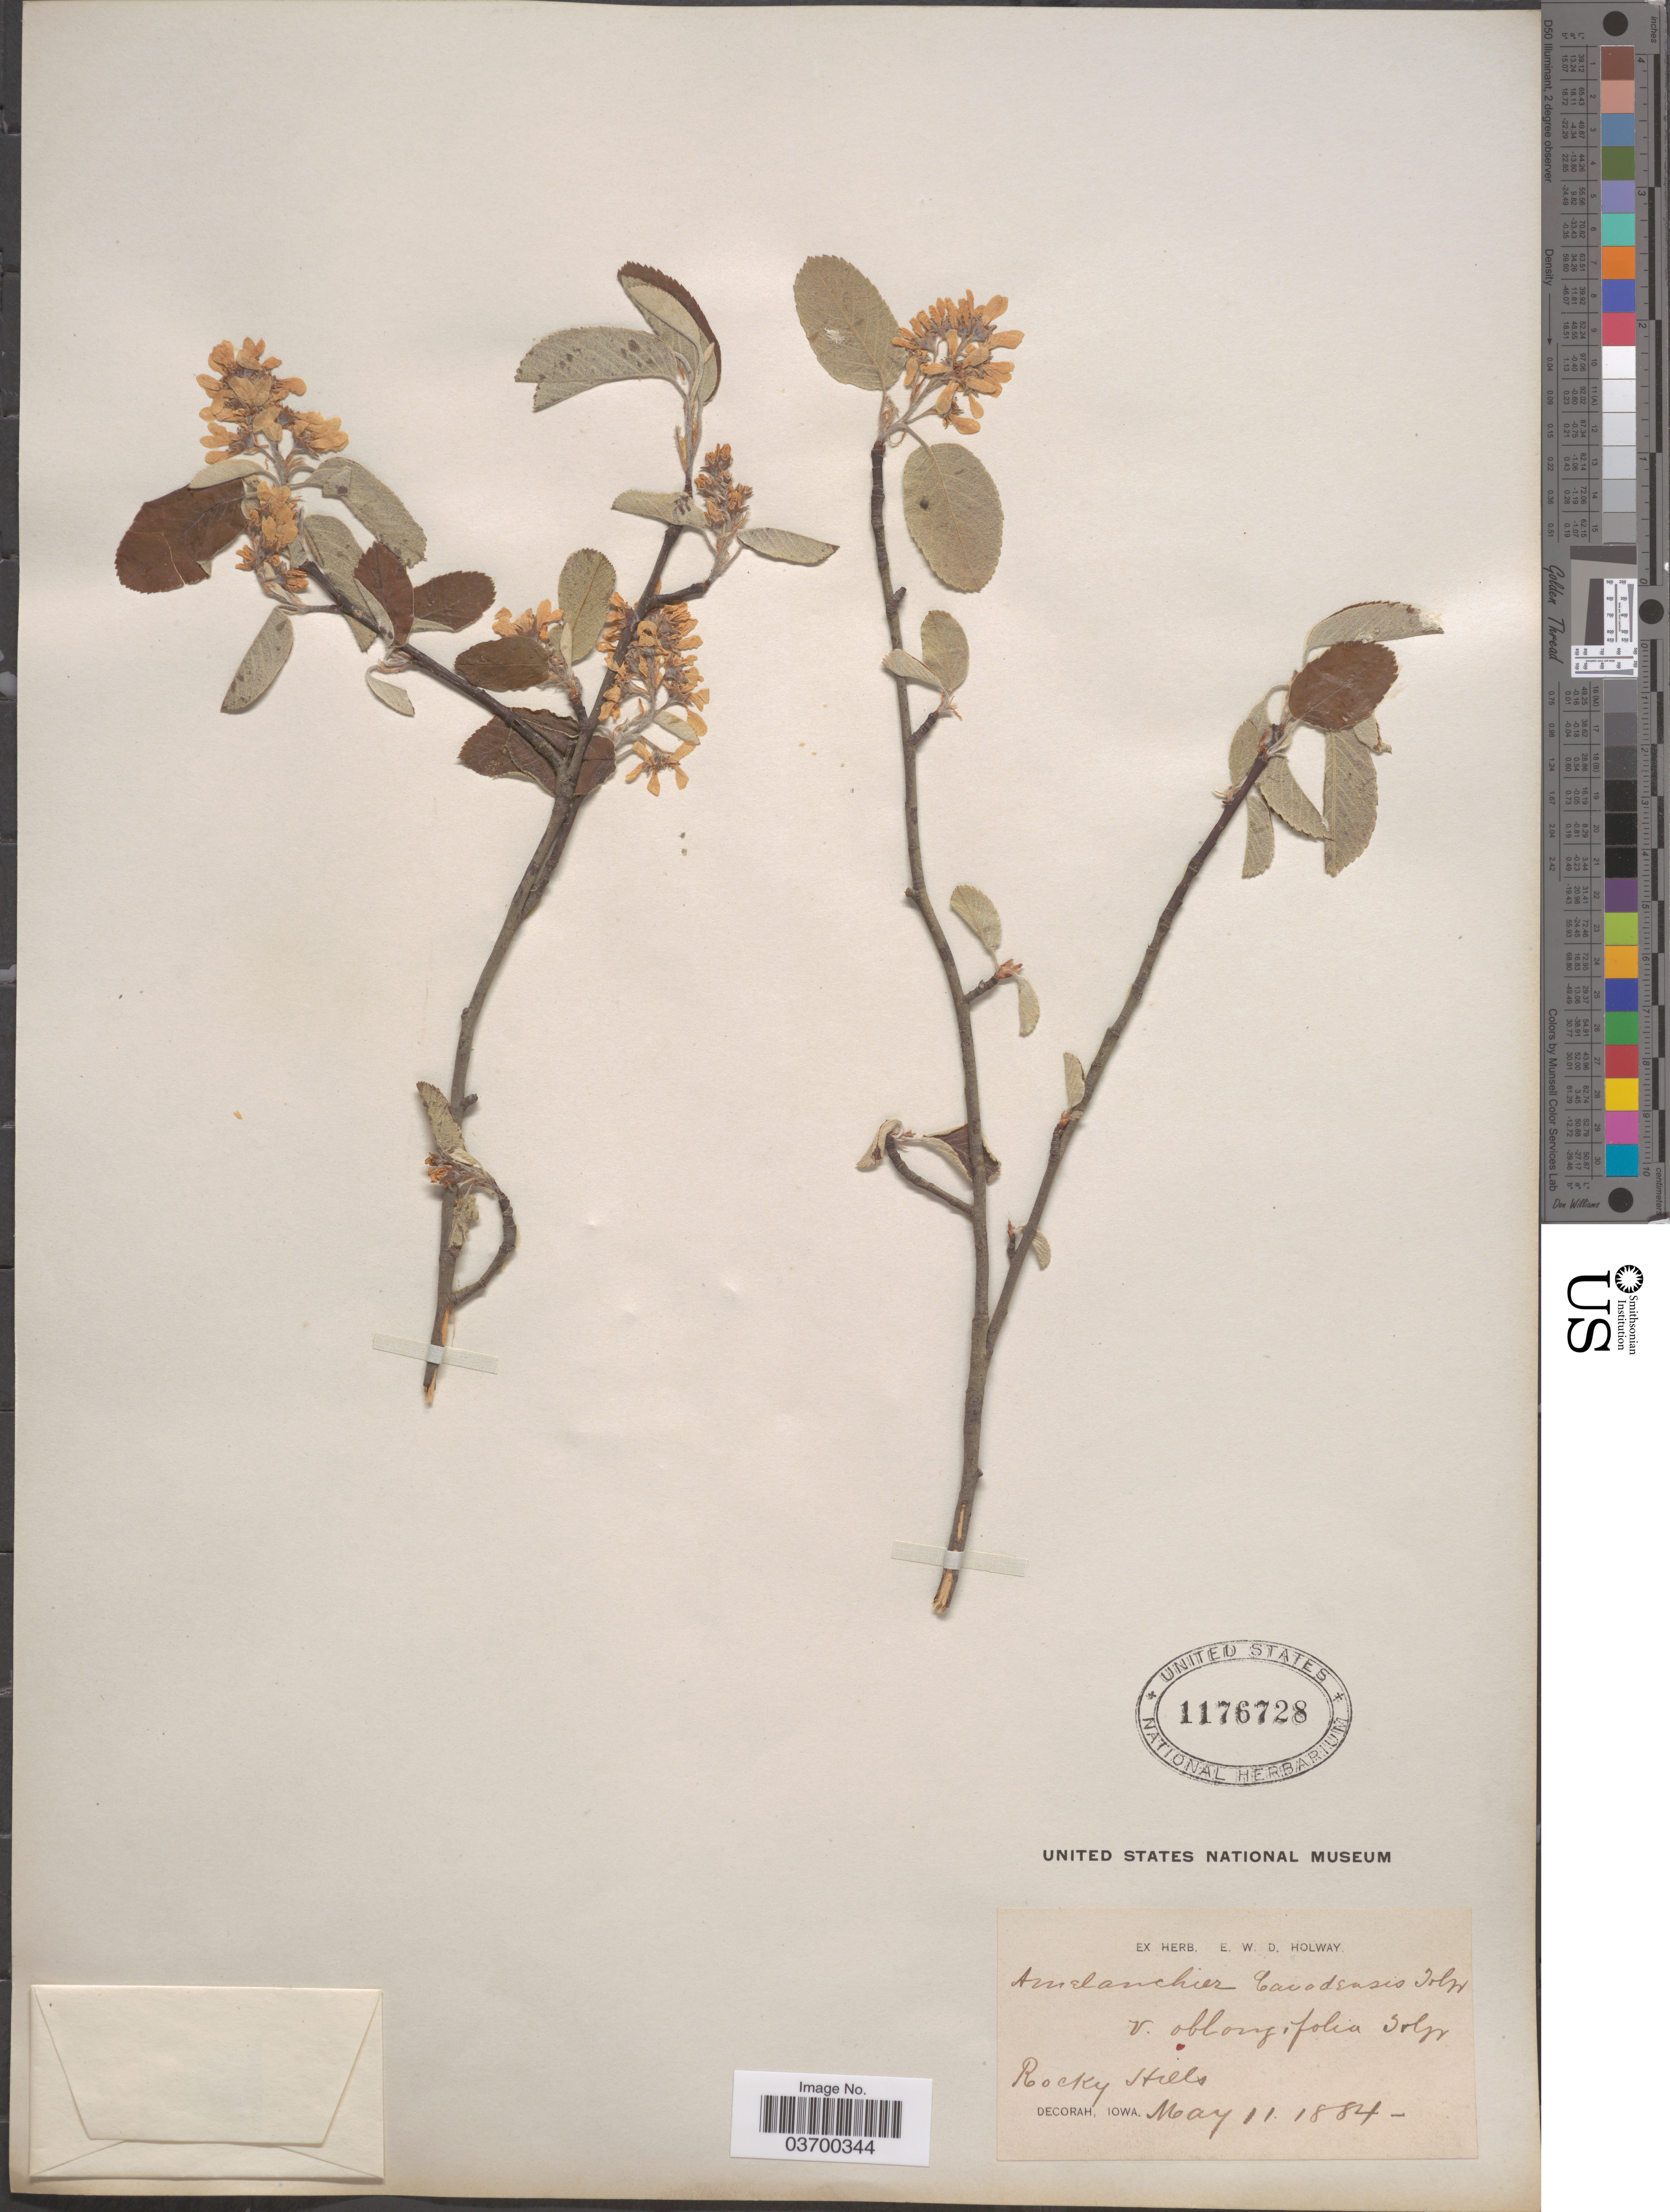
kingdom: Plantae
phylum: Tracheophyta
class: Magnoliopsida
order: Rosales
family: Rosaceae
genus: Amelanchier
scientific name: Amelanchier canadensis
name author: (L.) Medic.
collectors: ex herb. E.W.D. Holway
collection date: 1884-05-11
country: United States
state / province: Iowa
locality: Decorah.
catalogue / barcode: US 1176728